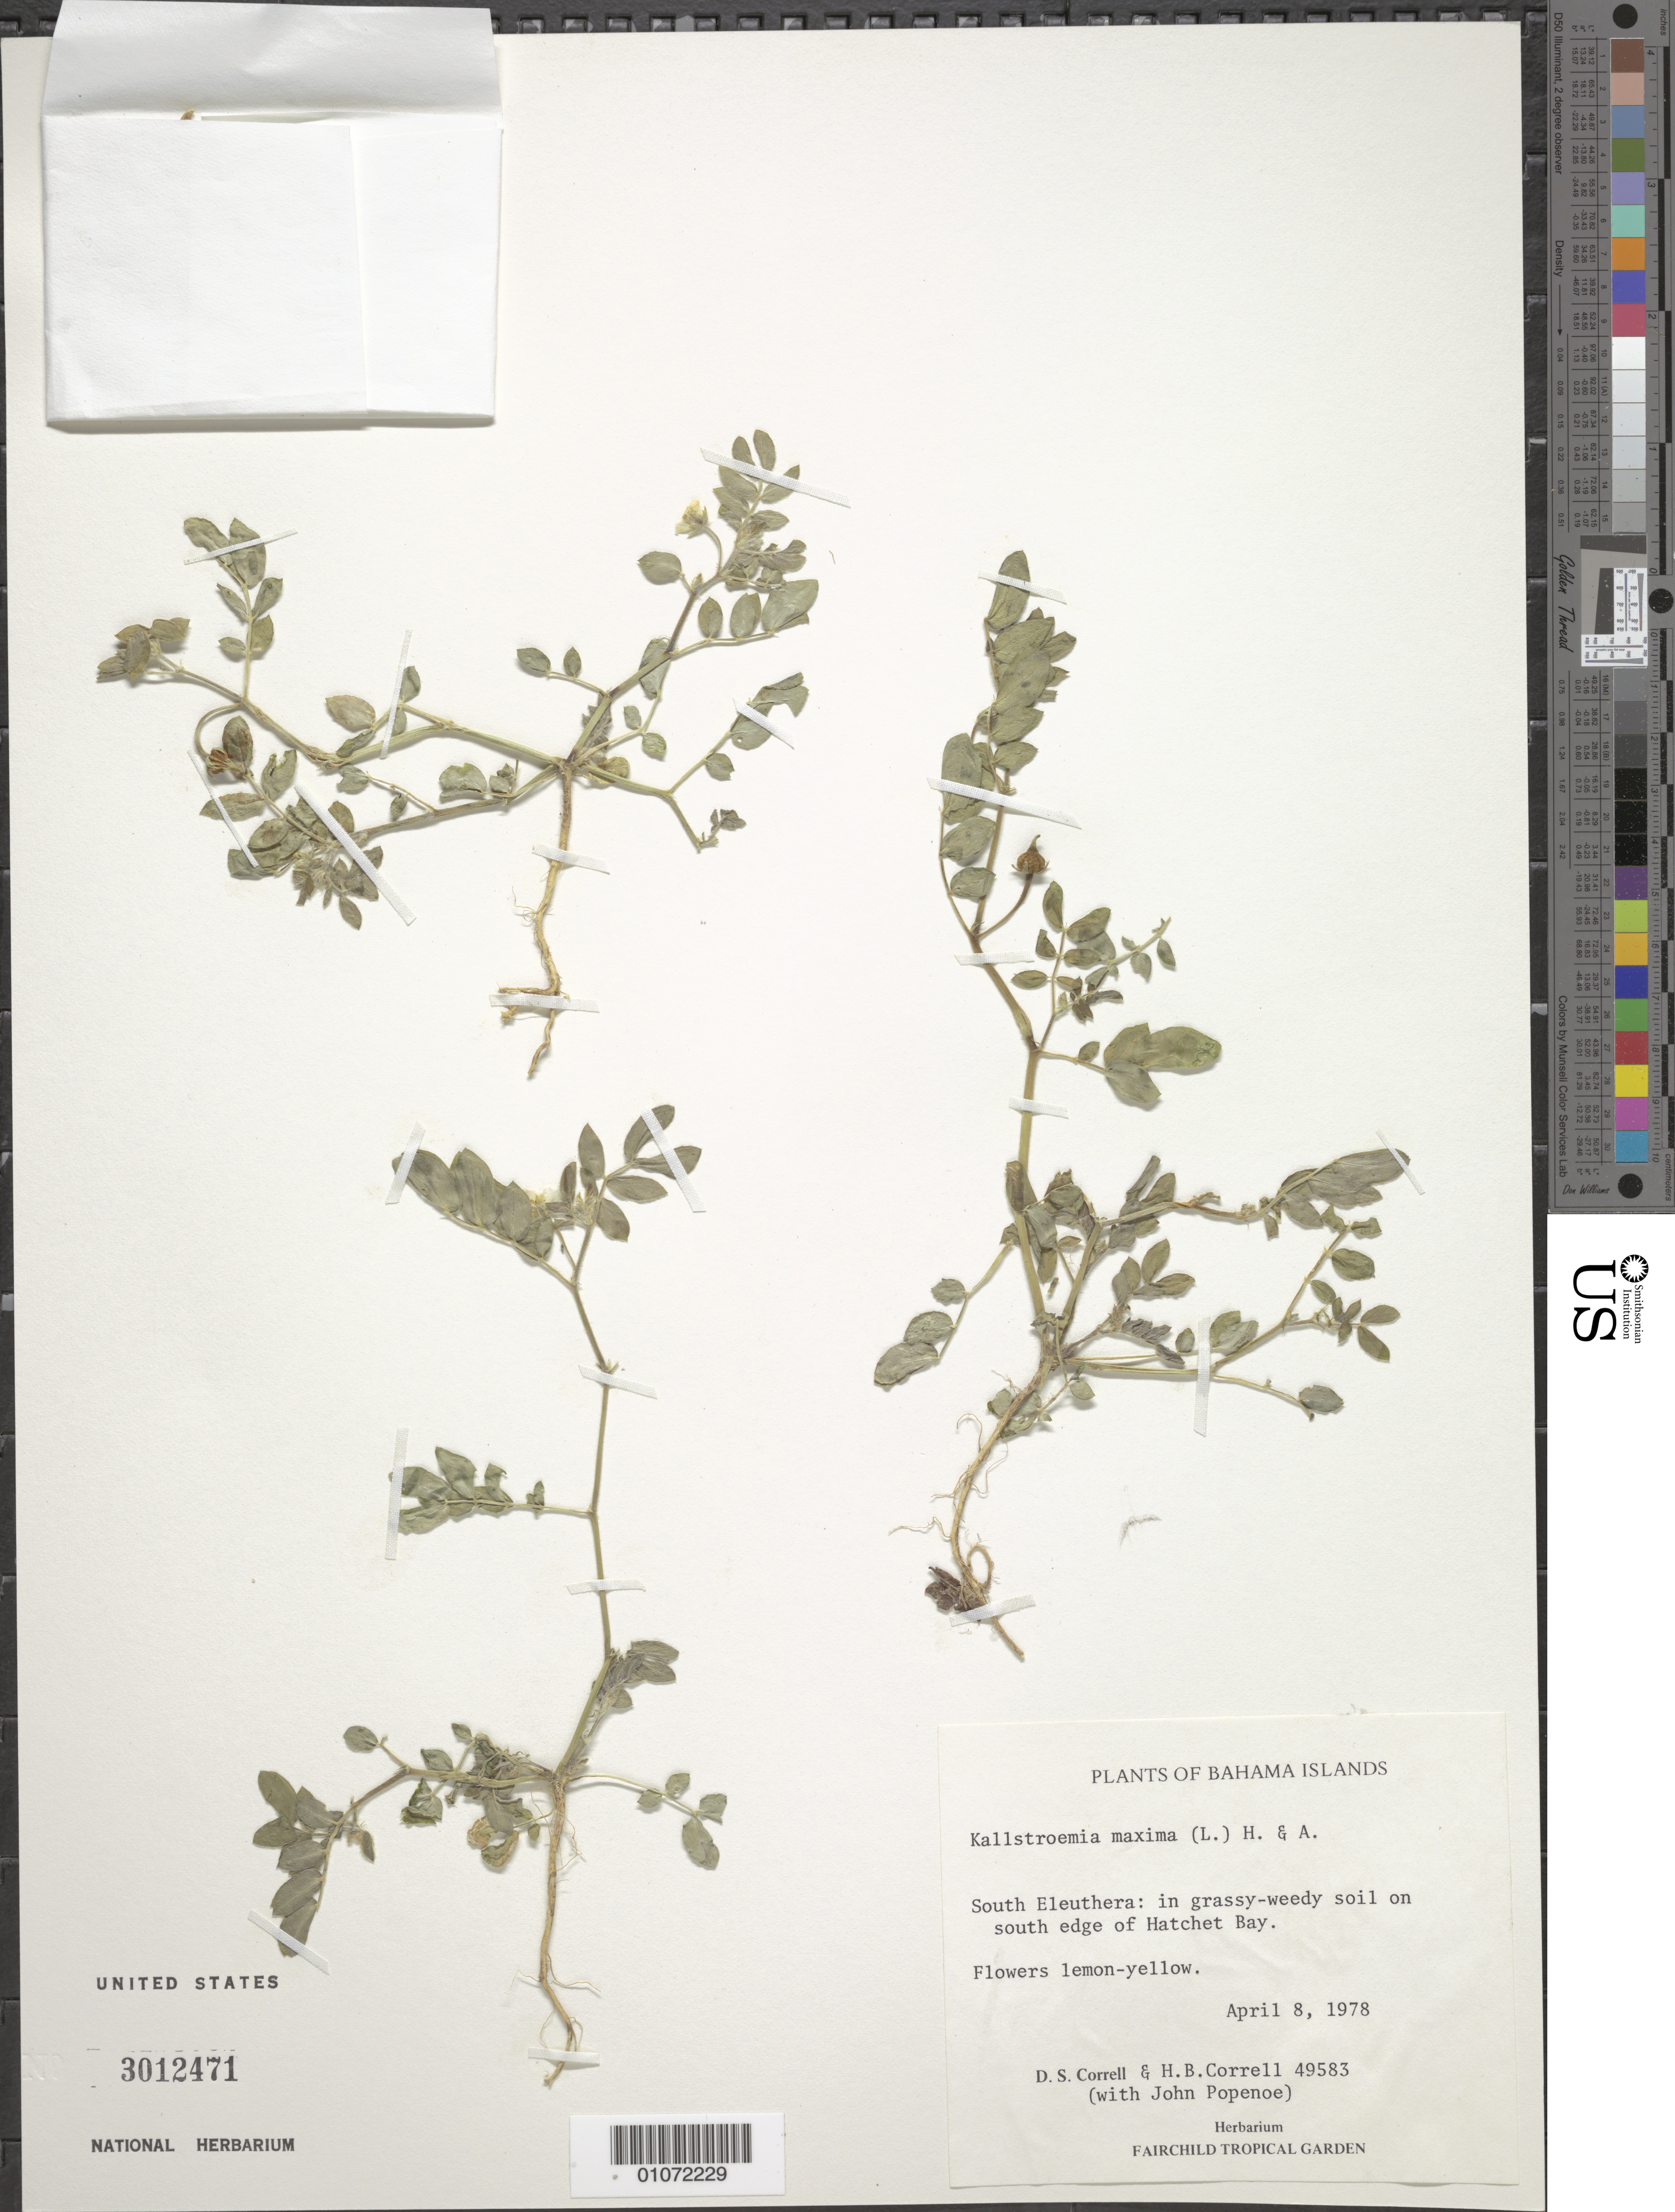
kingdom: Plantae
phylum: Tracheophyta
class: Magnoliopsida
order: Zygophyllales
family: Zygophyllaceae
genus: Kallstroemia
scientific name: Kallstroemia maxima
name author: (L.) Hook. & Arn.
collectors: H. Correll & J. Popenoe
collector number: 49583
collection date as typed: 08 Apr 1978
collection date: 1978-04-08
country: Bahamas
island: Eleuthera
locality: South Eleuthera: in grassy-weedy soil on south edge of Hatchet Bay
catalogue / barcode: US 3012471